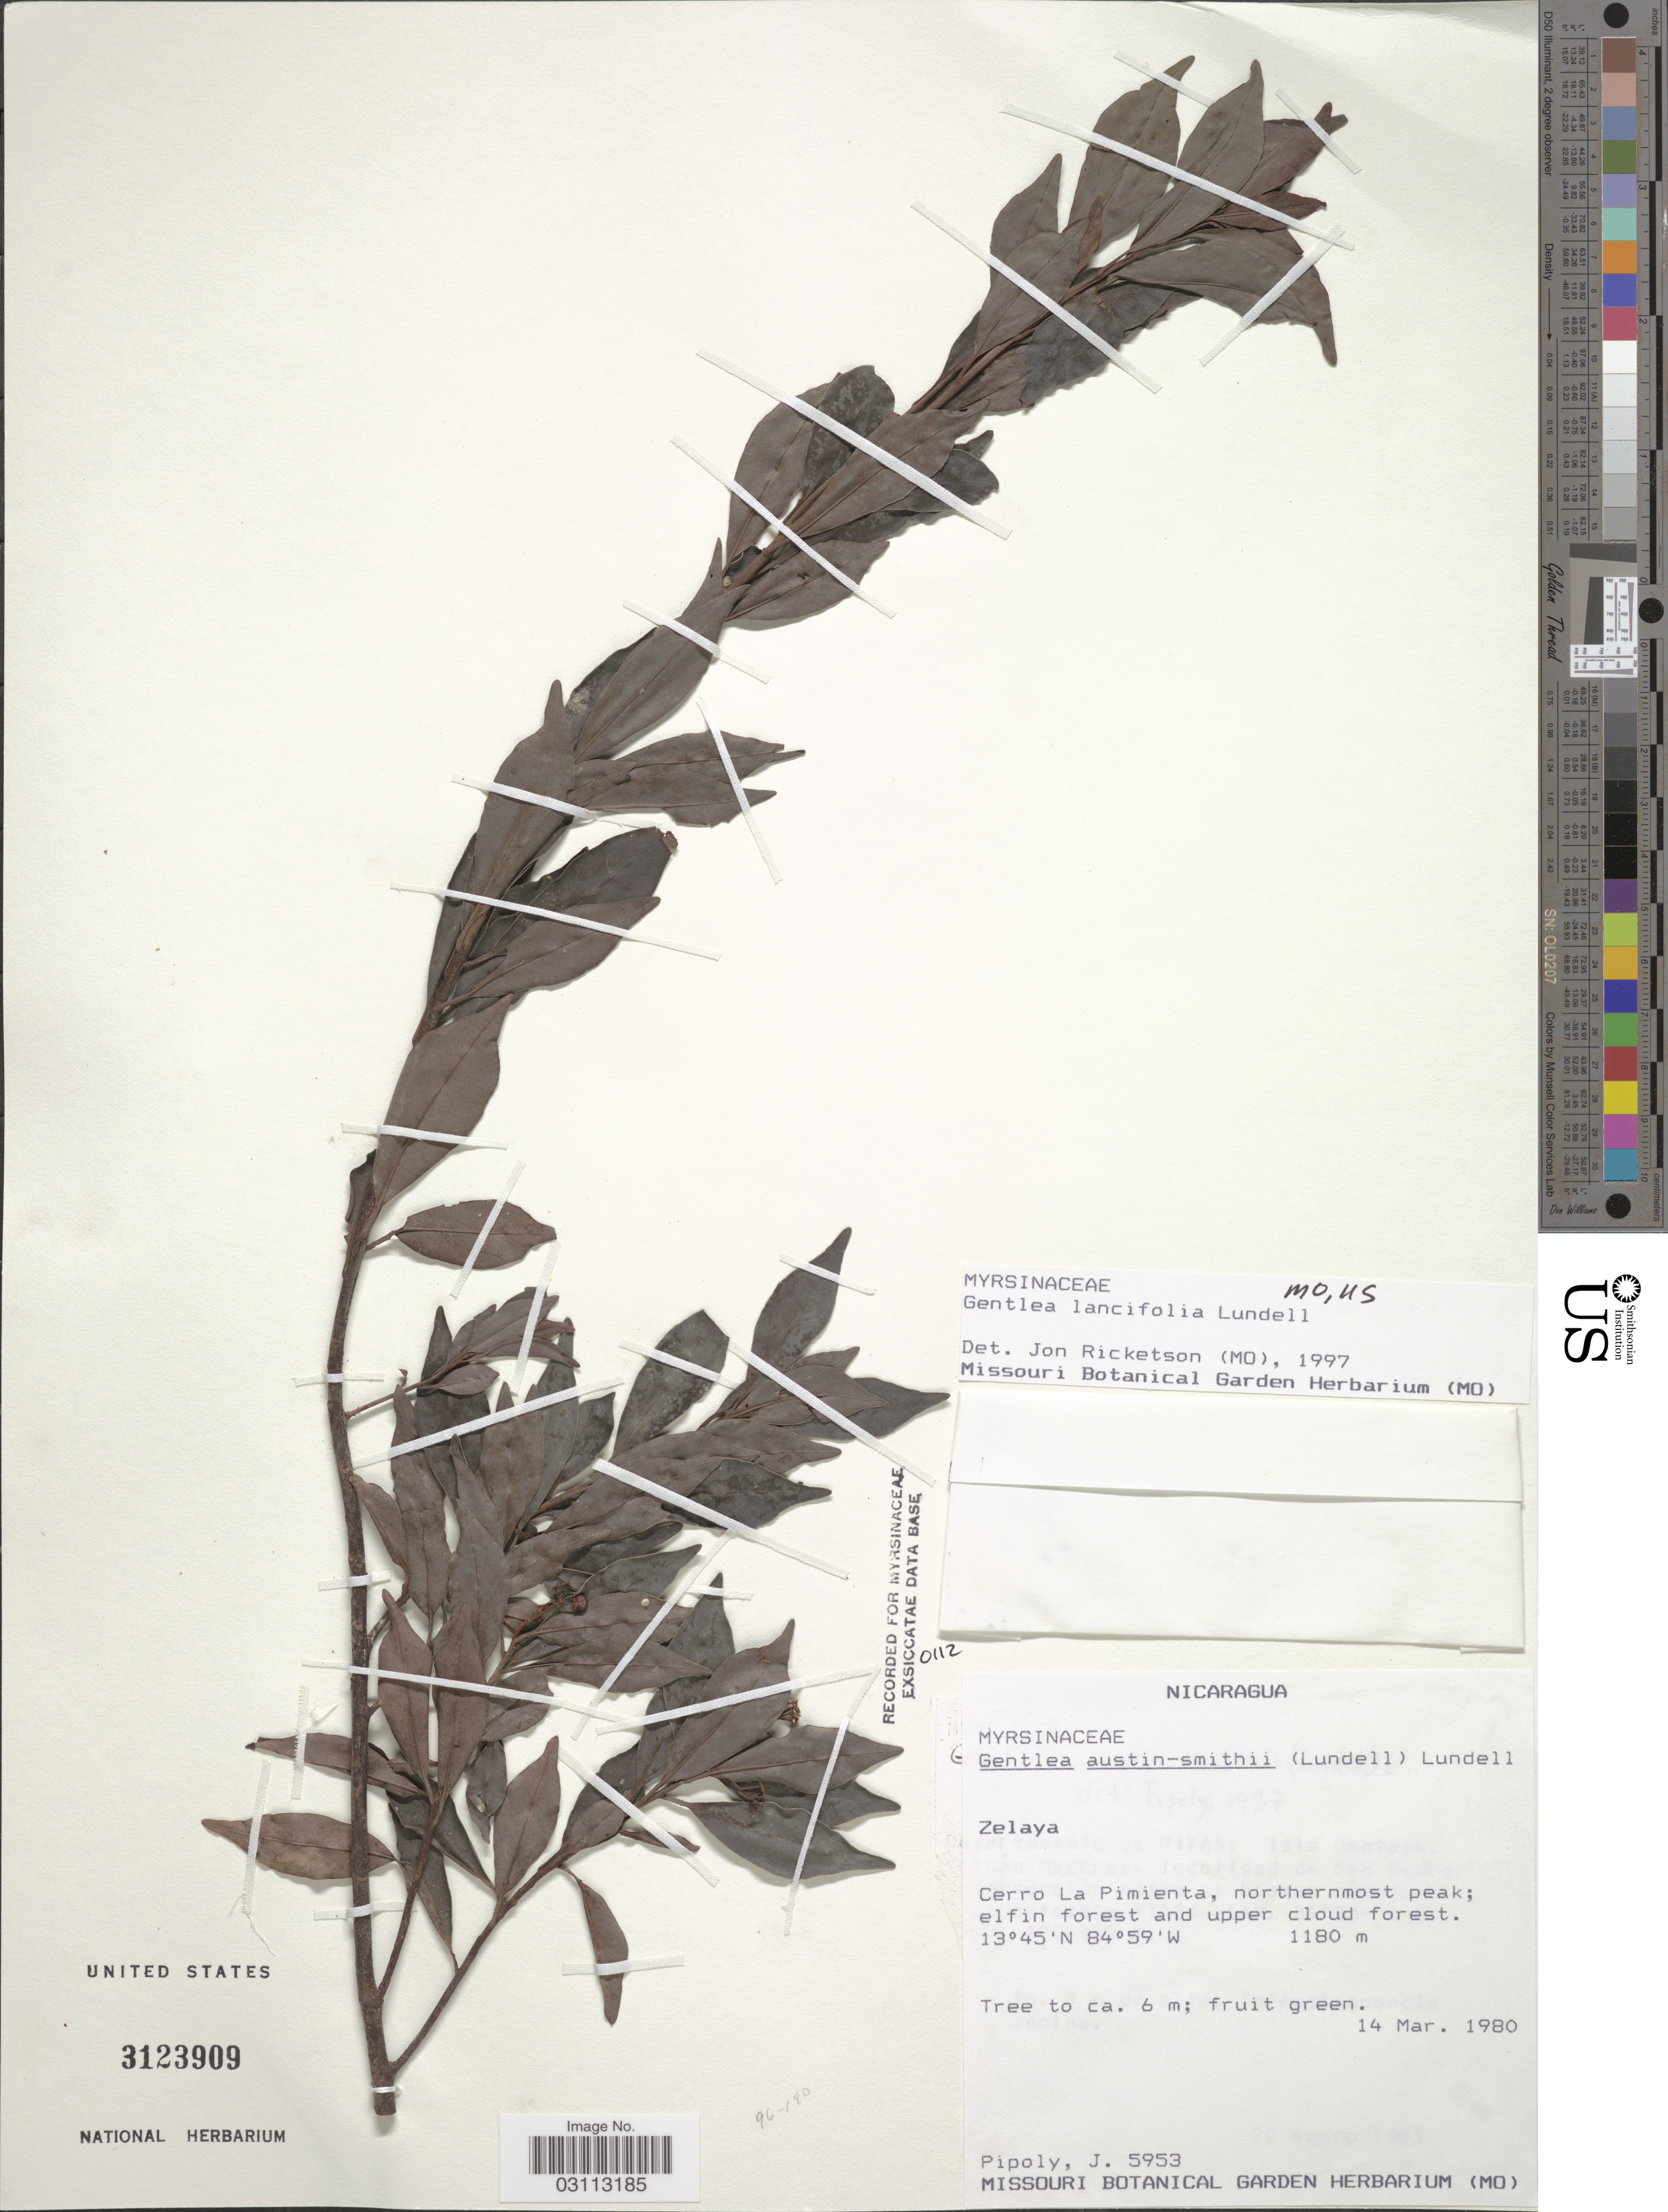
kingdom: Plantae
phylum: Tracheophyta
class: Magnoliopsida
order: Ericales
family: Primulaceae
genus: Gentlea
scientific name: Gentlea lancifolia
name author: Lundell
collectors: J. J. Pipoly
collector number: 5953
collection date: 1980-03-14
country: Nicaragua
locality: Zelaya. Cerro La Pimienta, northernmost peak; elfin forest and upper cloud forest.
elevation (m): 1180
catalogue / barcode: US 3123909